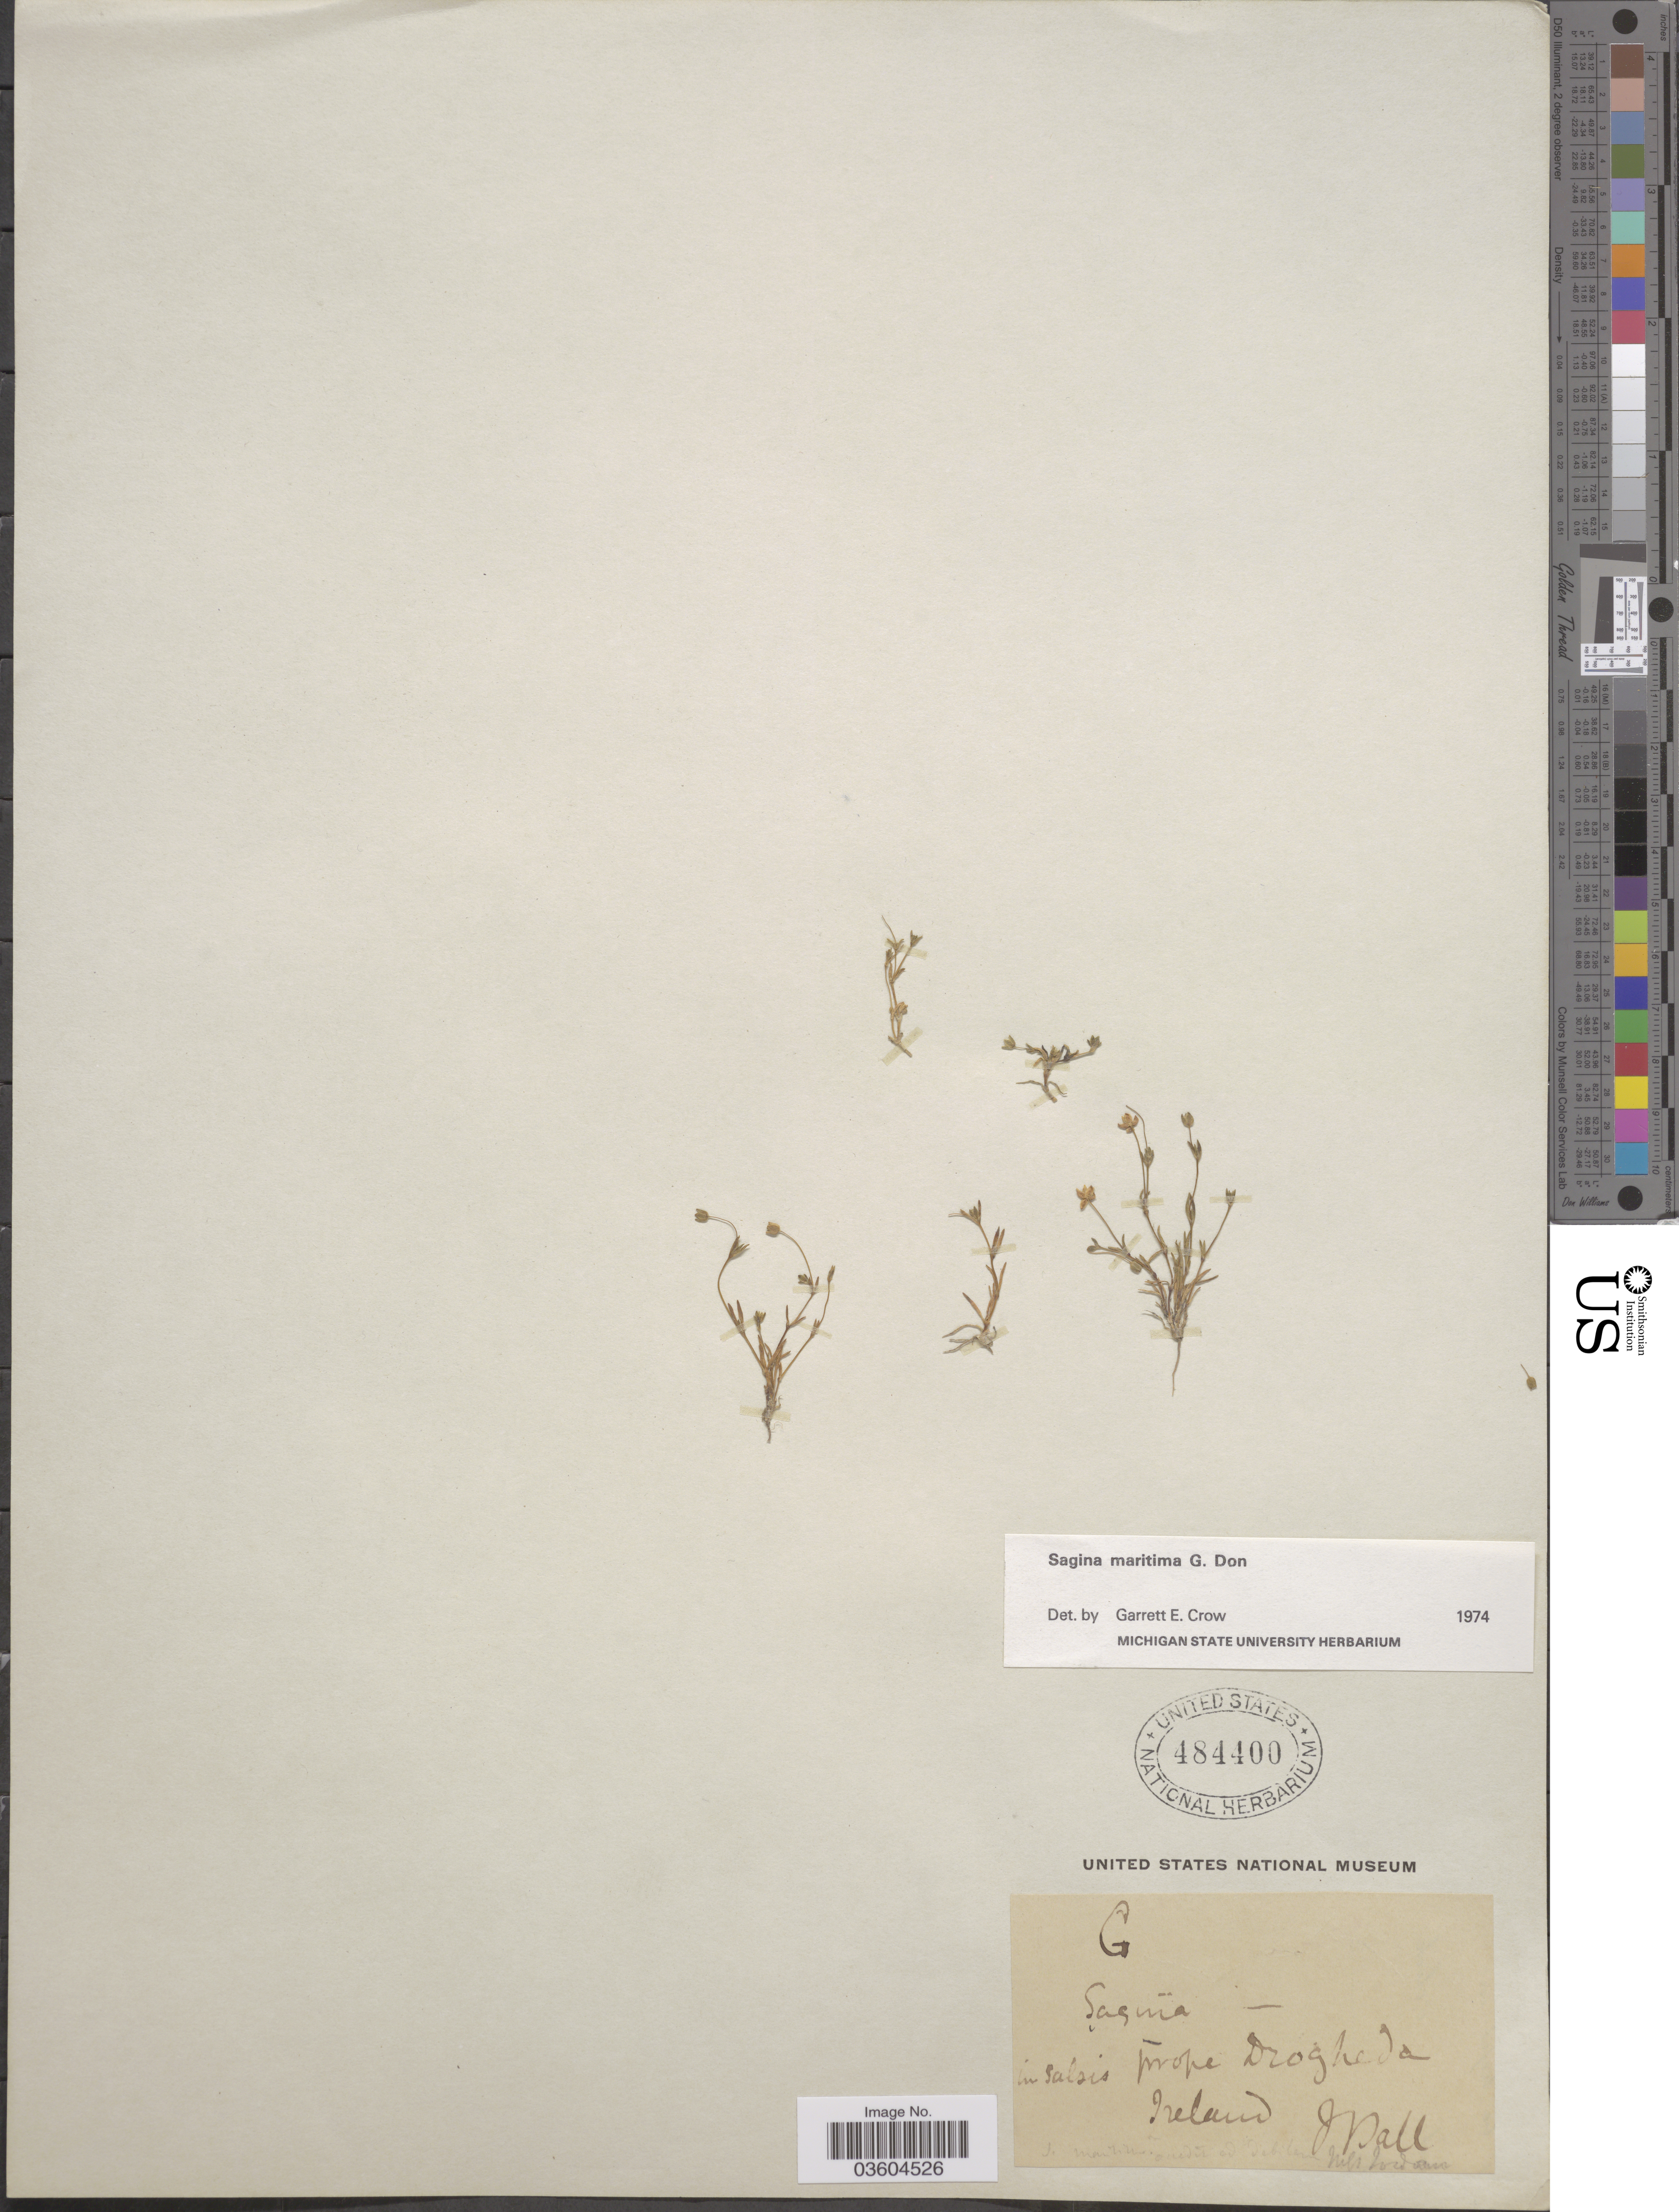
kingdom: Plantae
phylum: Tracheophyta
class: Magnoliopsida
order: Caryophyllales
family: Caryophyllaceae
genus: Sagina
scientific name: Sagina maritima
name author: G. Don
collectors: J. Ball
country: Ireland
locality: In salsis prope Drogheda. [illegible text]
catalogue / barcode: US 484400